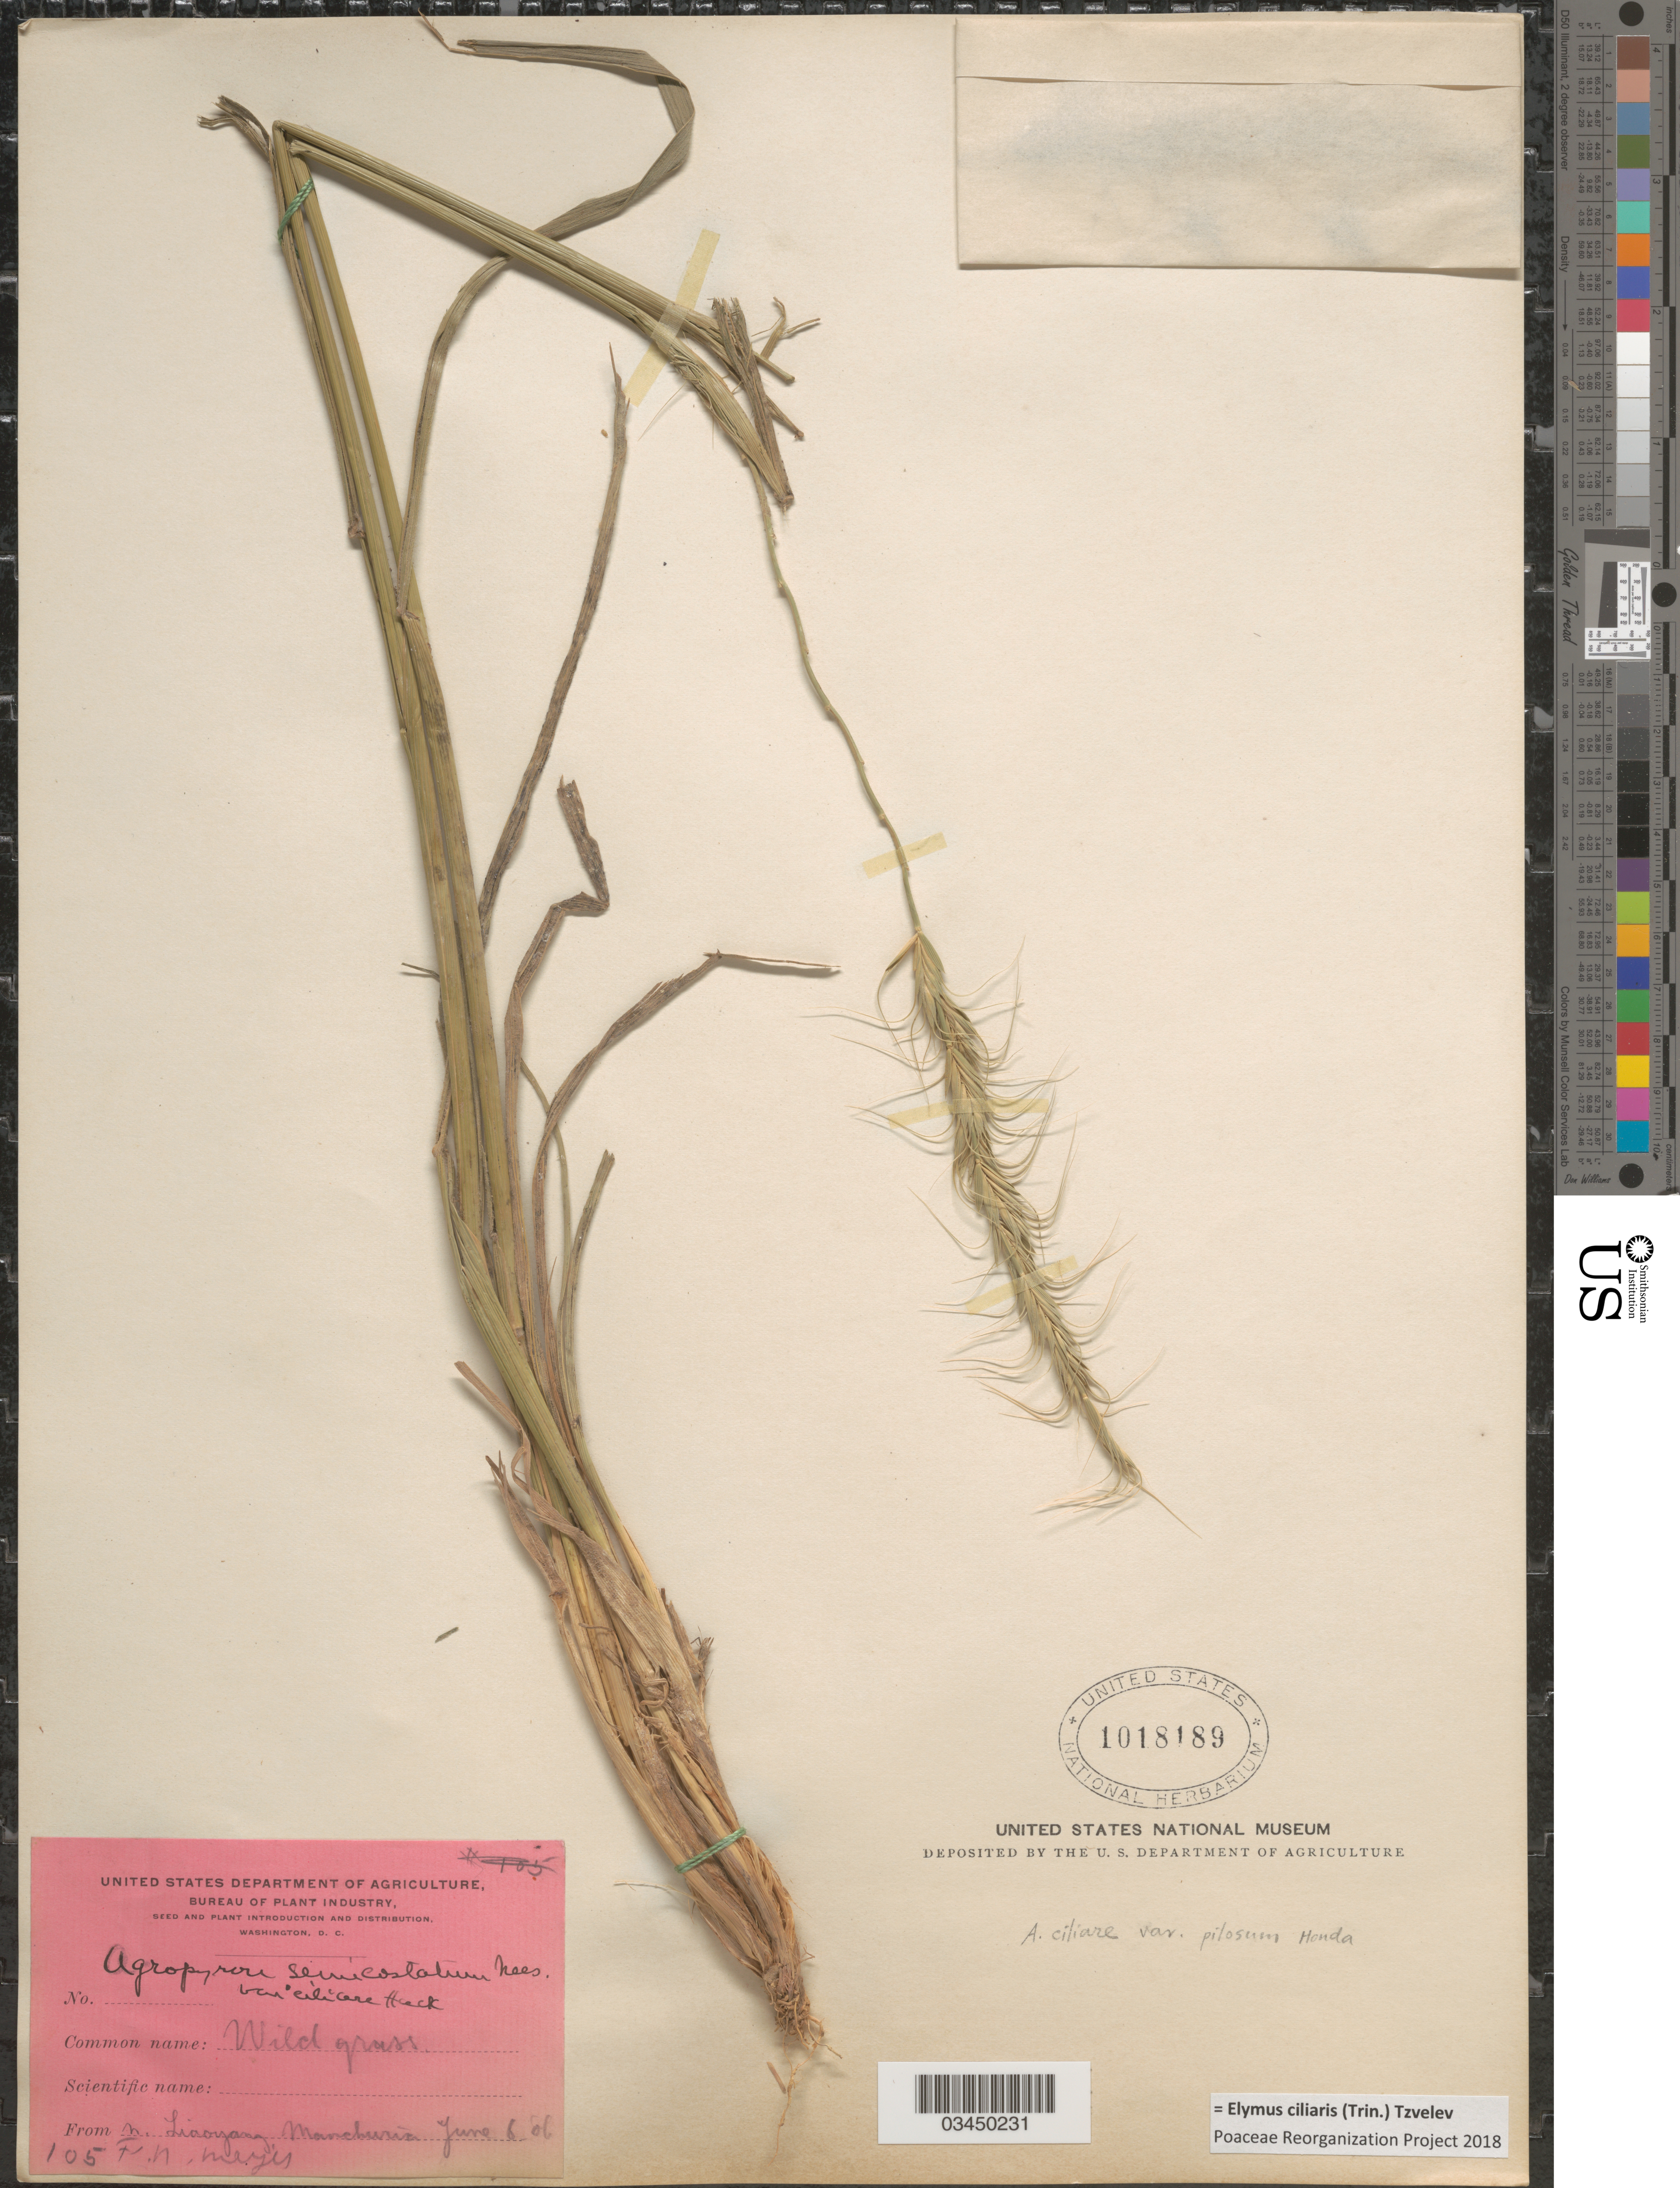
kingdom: Plantae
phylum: Tracheophyta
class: Liliopsida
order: Poales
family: Poaceae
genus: Elymus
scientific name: Elymus ciliaris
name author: (Trin.) Tzvelev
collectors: F. N. Meyer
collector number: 105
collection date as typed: Transcribed d/m/y: 6/6/6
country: China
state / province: Liaoning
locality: N. Liaoyang, Manchuria.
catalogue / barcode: US 1018189